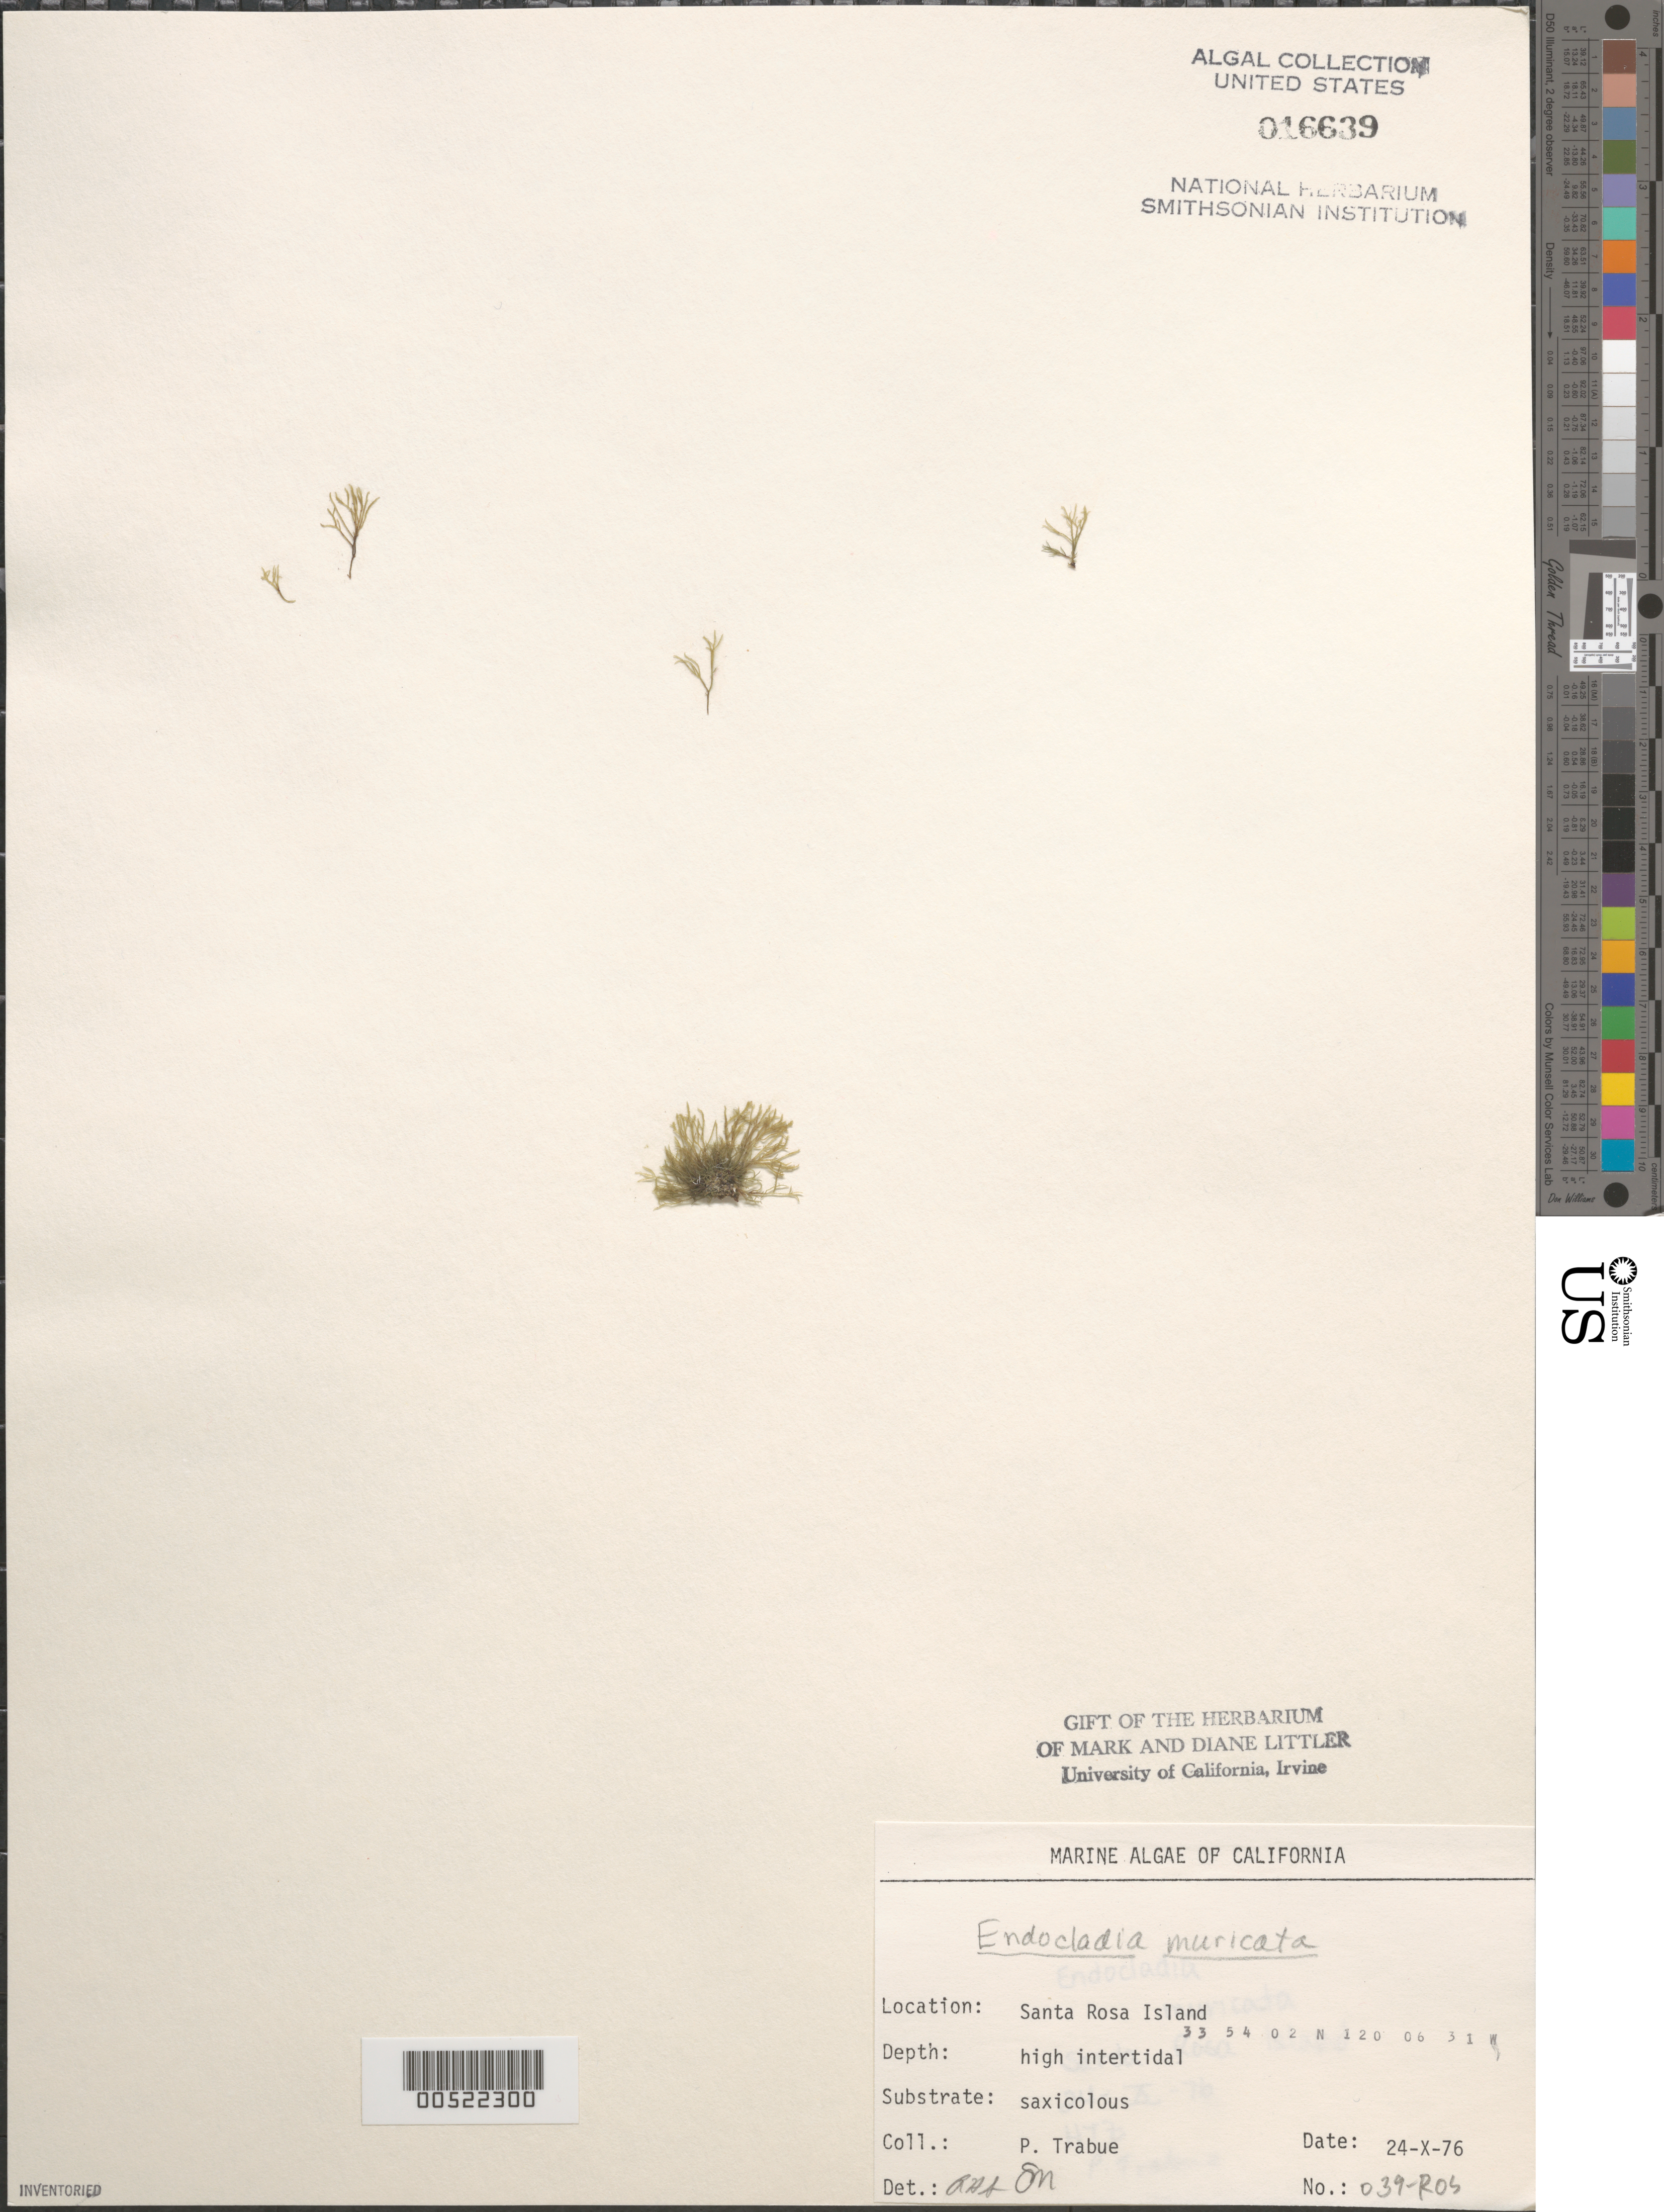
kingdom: Plantae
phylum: Rhodophyta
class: Florideophyceae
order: Gigartinales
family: Endocladiaceae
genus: Endocladia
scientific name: Endocladia muricata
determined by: Sims, Robert H.; Murray, S. N.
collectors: P. J. Trabue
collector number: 039-ros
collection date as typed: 24 Oct 1976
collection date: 1976-10-24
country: United States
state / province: California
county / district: Santa Barbara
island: Santa Rosa Island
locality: Johnson's Lee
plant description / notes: BLM-SOCALBIGHT Rocky Intertidal Survey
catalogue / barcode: US 16639